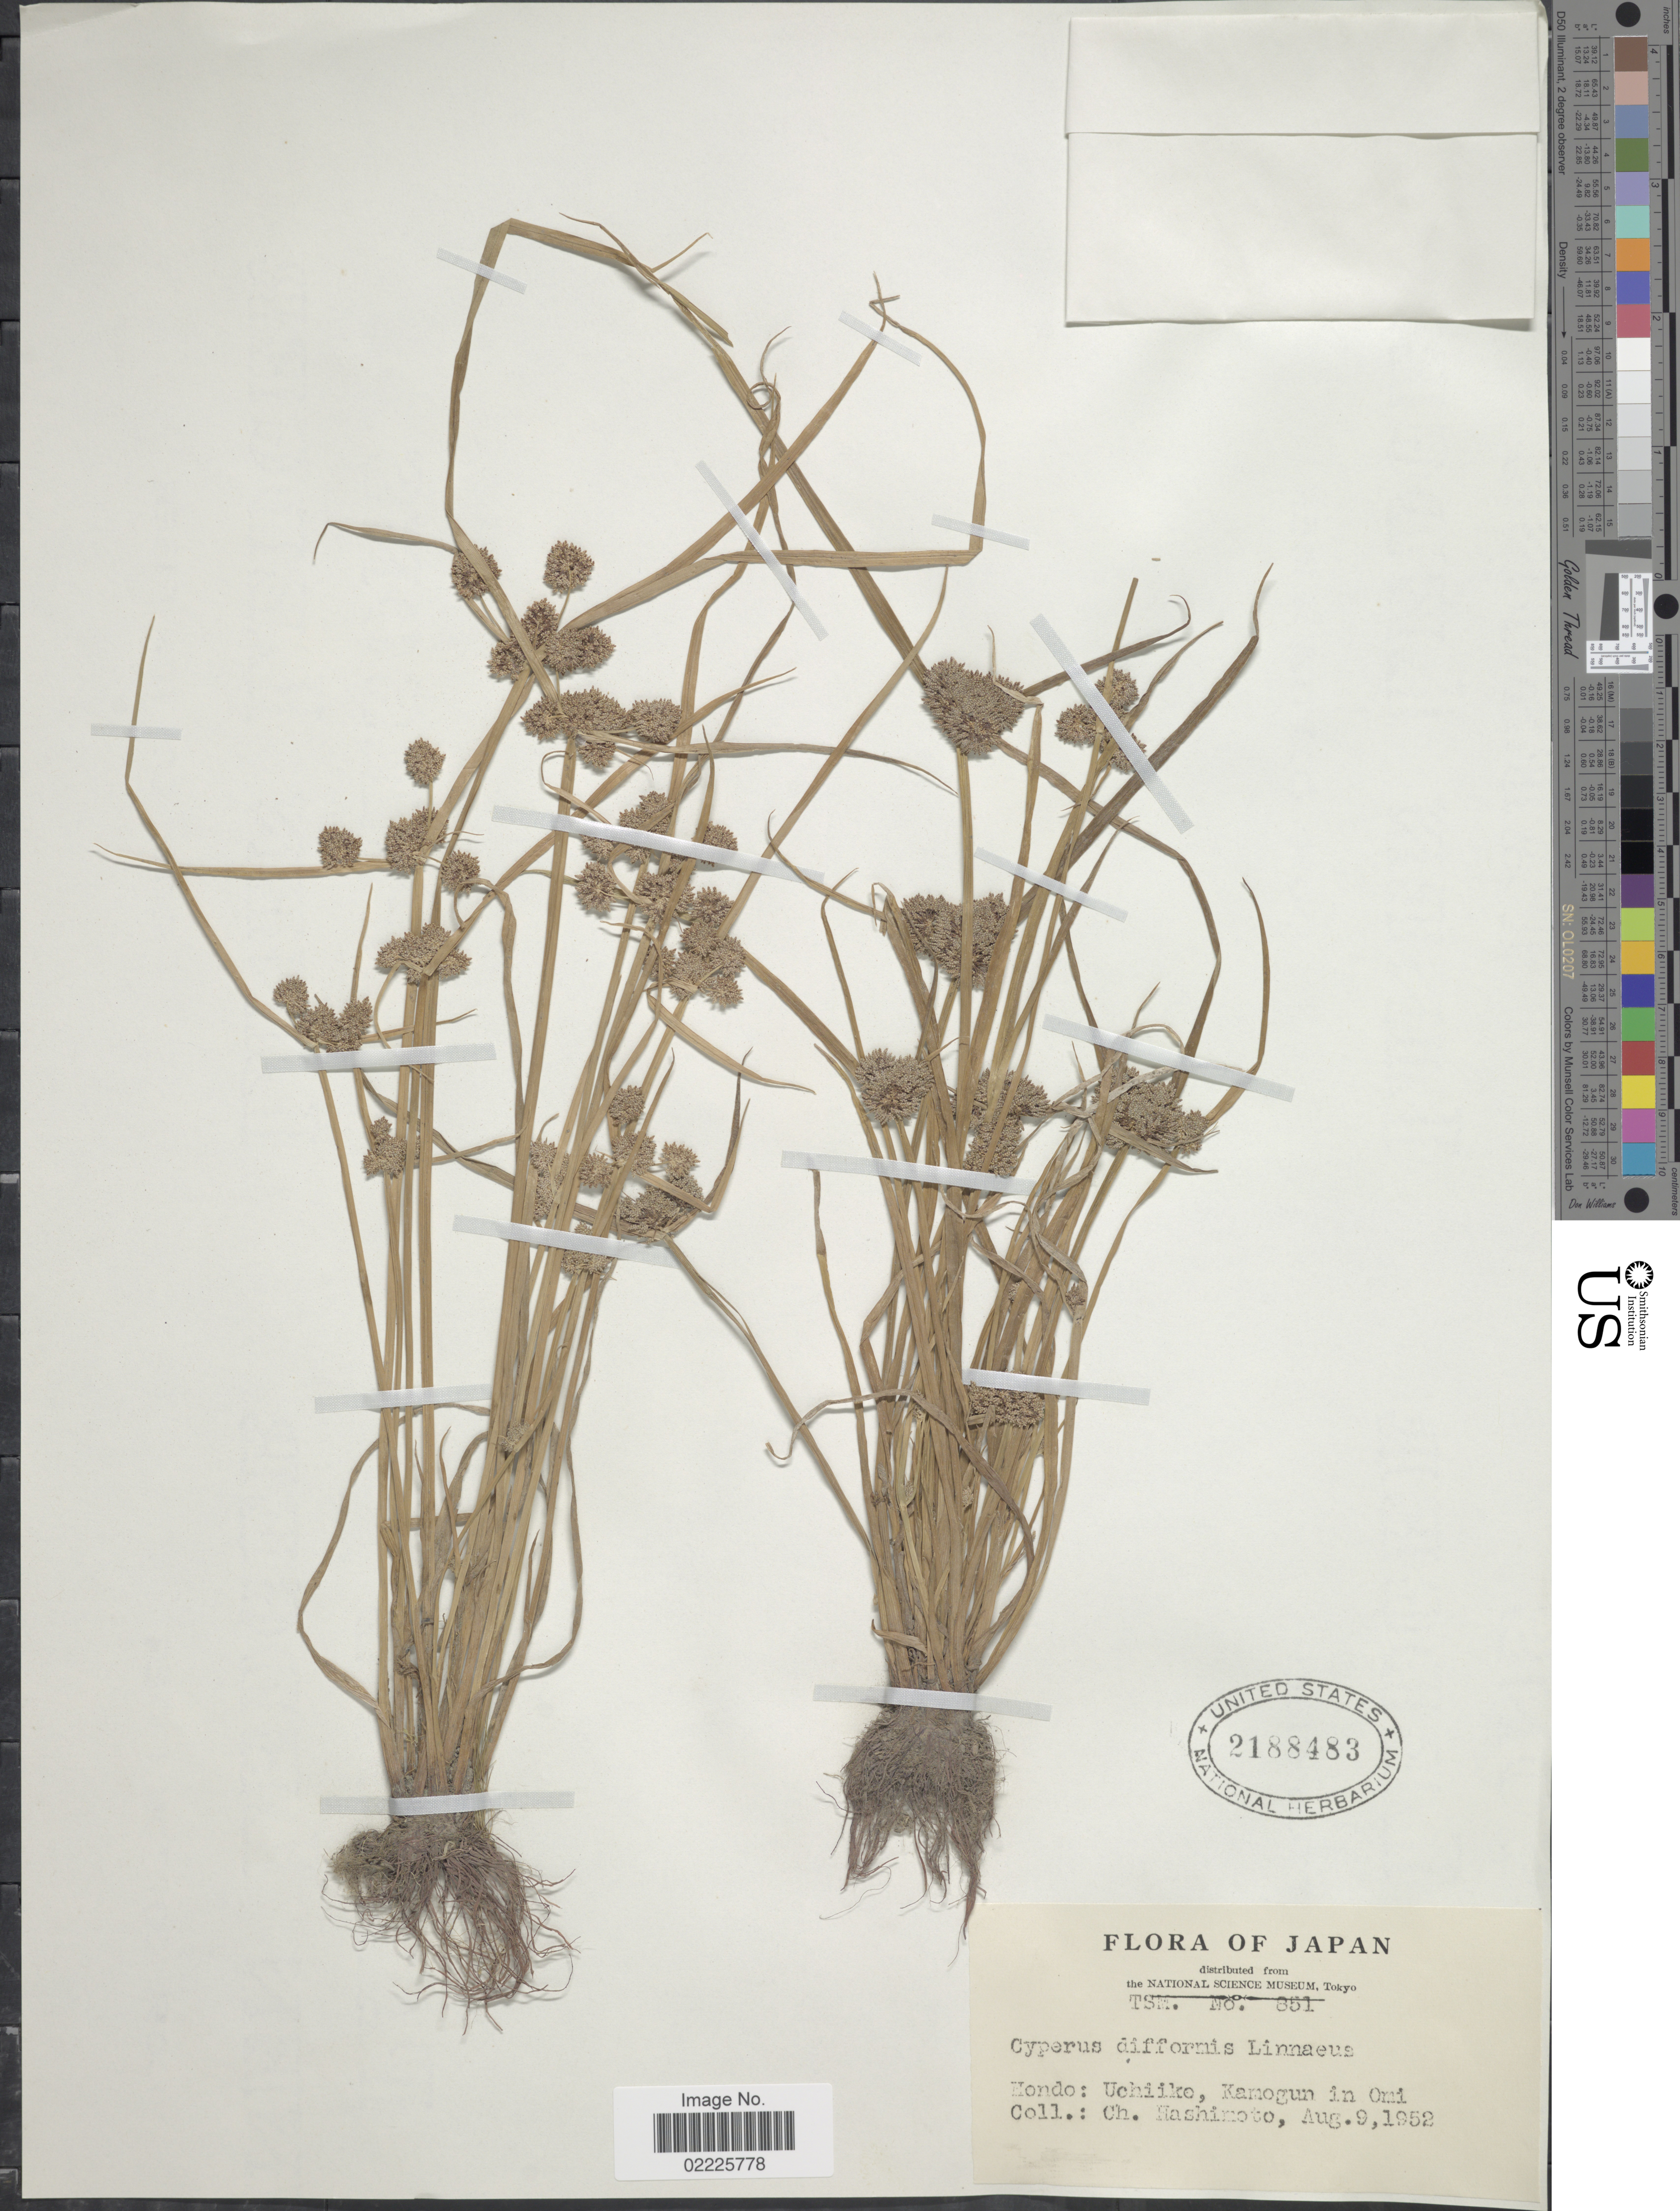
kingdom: Plantae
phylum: Tracheophyta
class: Liliopsida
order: Poales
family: Cyperaceae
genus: Cyperus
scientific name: Cyperus difformis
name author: L.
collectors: C. Hashimoto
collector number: TSM. 651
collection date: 1952-08-09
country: Japan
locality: Hondo: Uchiiko, Kamogun in Omi.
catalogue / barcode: US 2188483